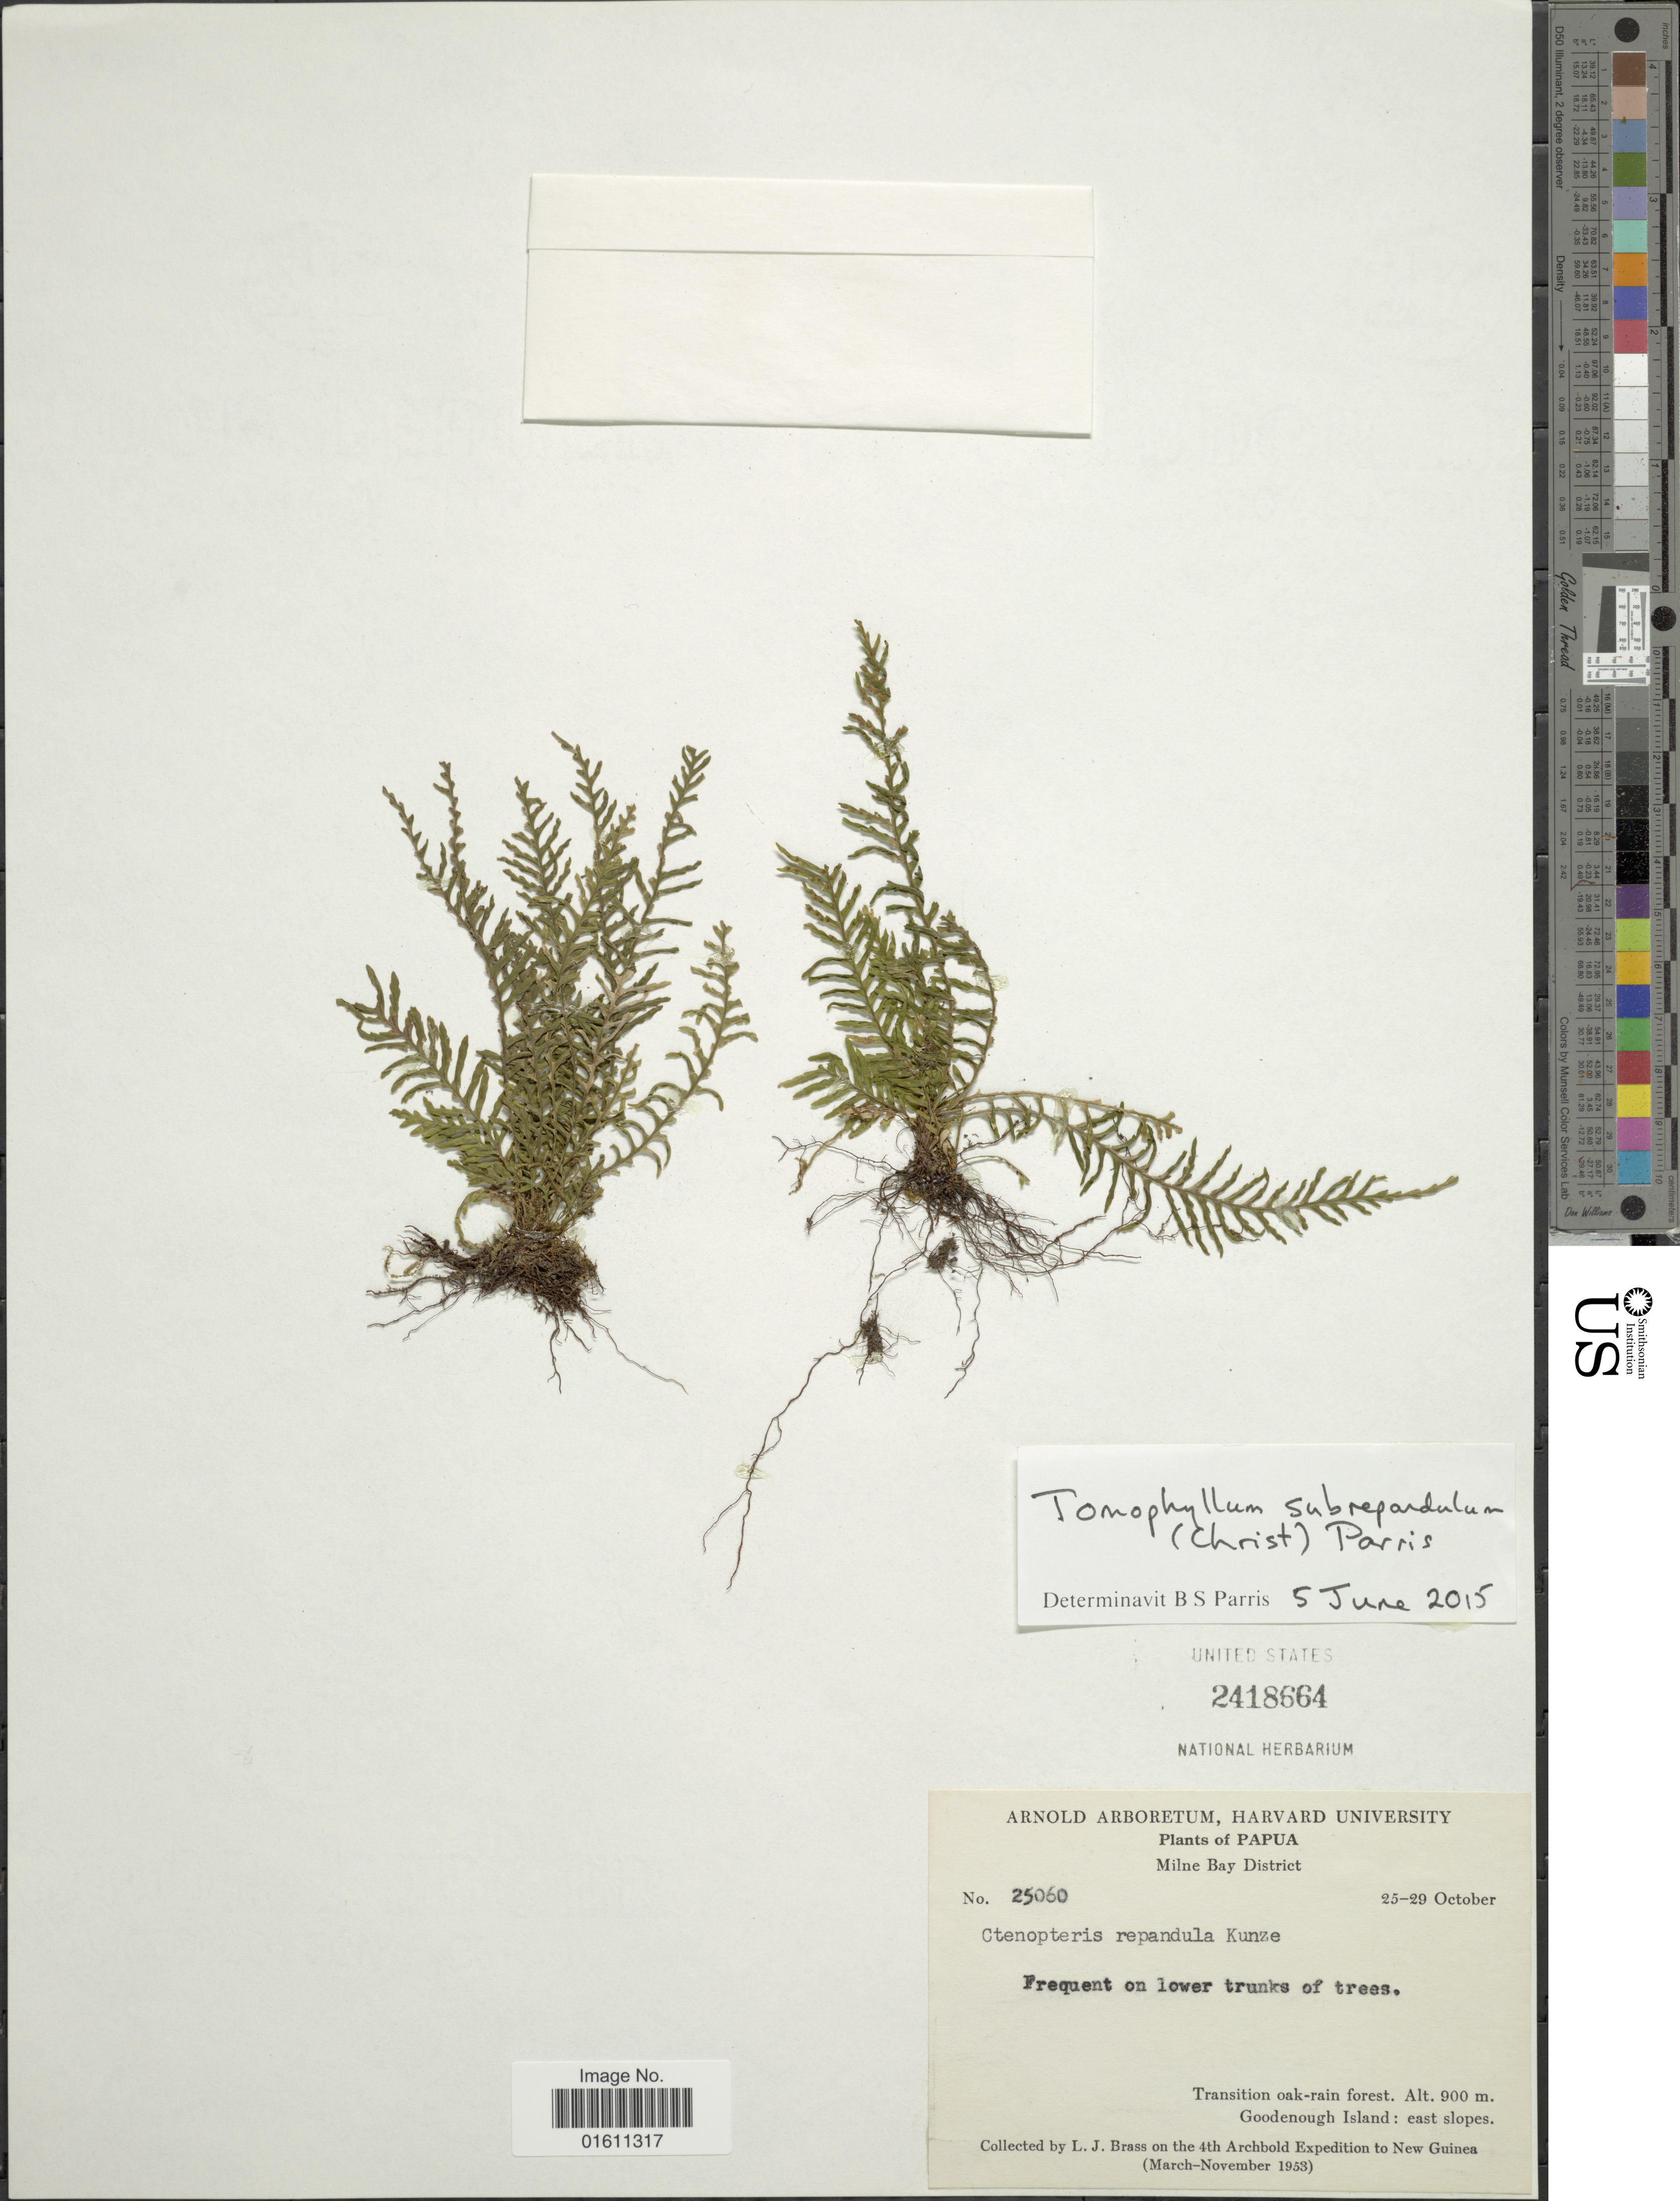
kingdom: Plantae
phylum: Tracheophyta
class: Polypodiopsida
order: Polypodiales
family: Polypodiaceae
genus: Tomophyllum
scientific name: Tomophyllum subrepandulum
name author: (Christ) Parris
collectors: L. J. Brass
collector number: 25060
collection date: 1953-10-25/1953-10-29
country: Papua New Guinea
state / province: Milne Bay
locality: Papua, Milne Bay District, Transition oak-rain forest, Goodenough Island: east slopes.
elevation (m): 900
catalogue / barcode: US 2418664